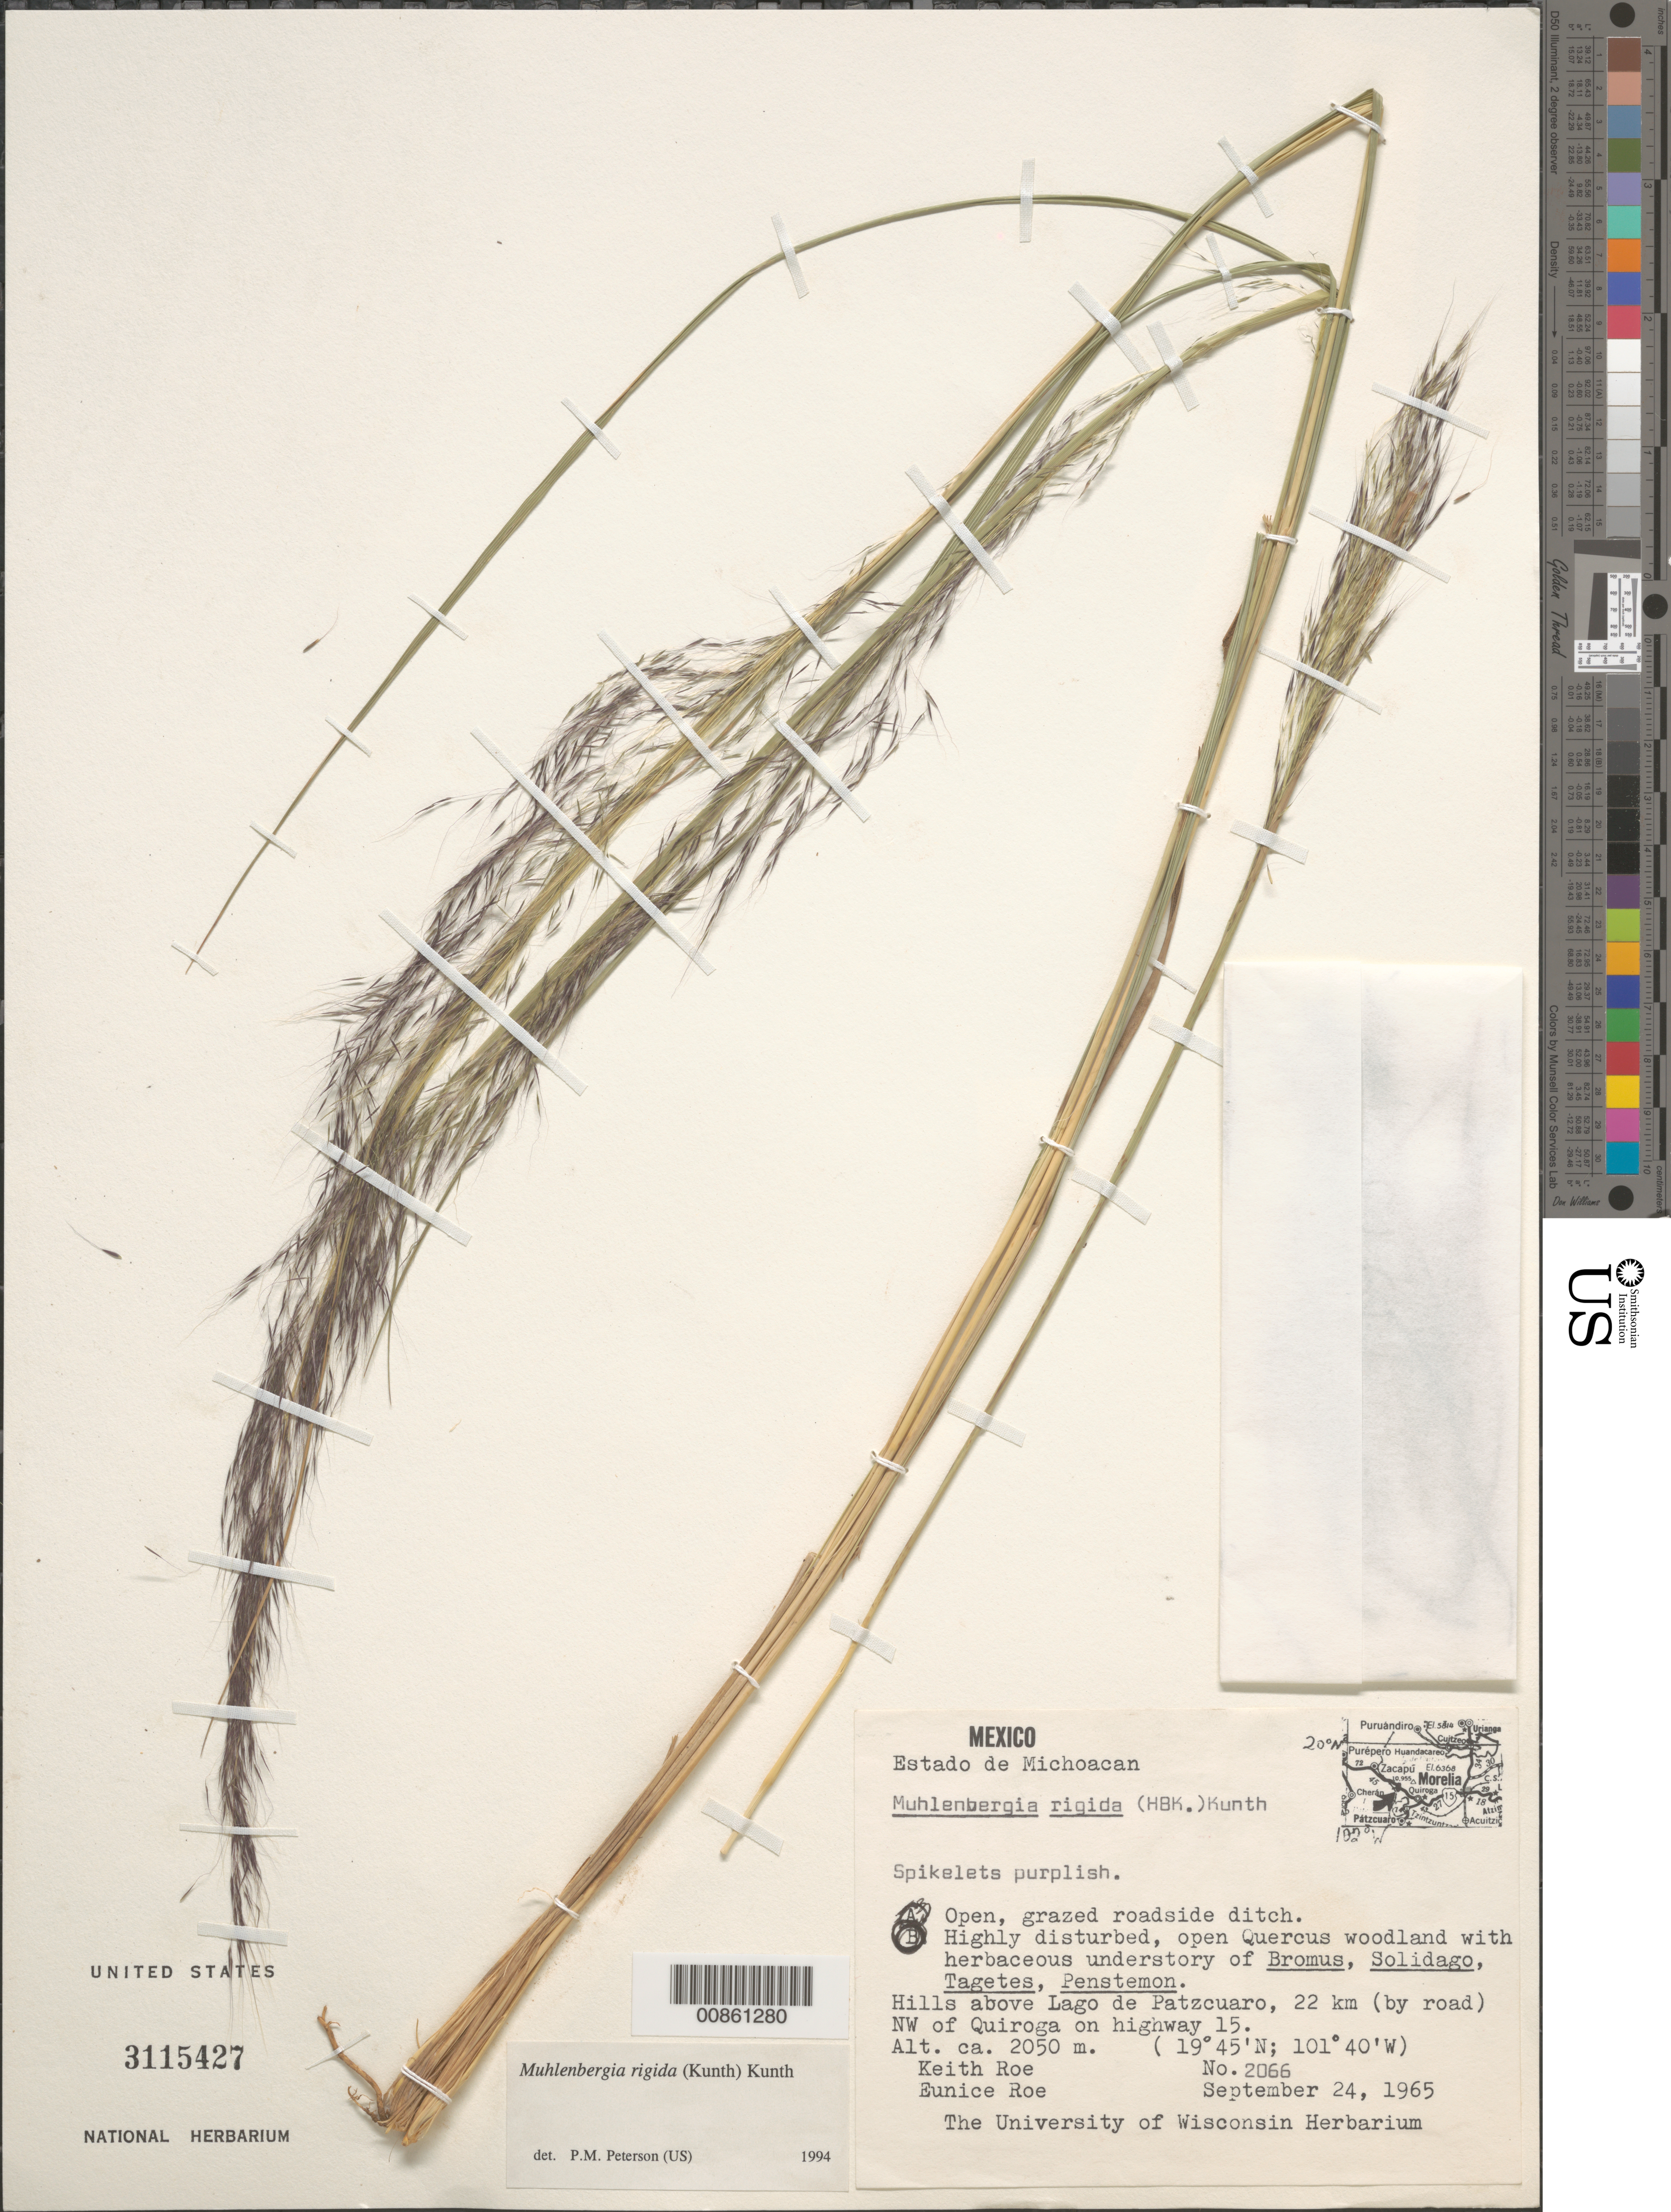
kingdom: Plantae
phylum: Tracheophyta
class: Liliopsida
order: Poales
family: Poaceae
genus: Muhlenbergia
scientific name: Muhlenbergia rigida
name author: (Kunth) Kunth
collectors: K. E. Roe & E. Roe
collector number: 2066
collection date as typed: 24 Sep 1965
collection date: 1965-09-24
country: Mexico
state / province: Michoacán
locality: Hills above Lago Pátzcuaro, 22 km NW of Quiroga on Hwy 15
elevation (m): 2050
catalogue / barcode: US 3115427